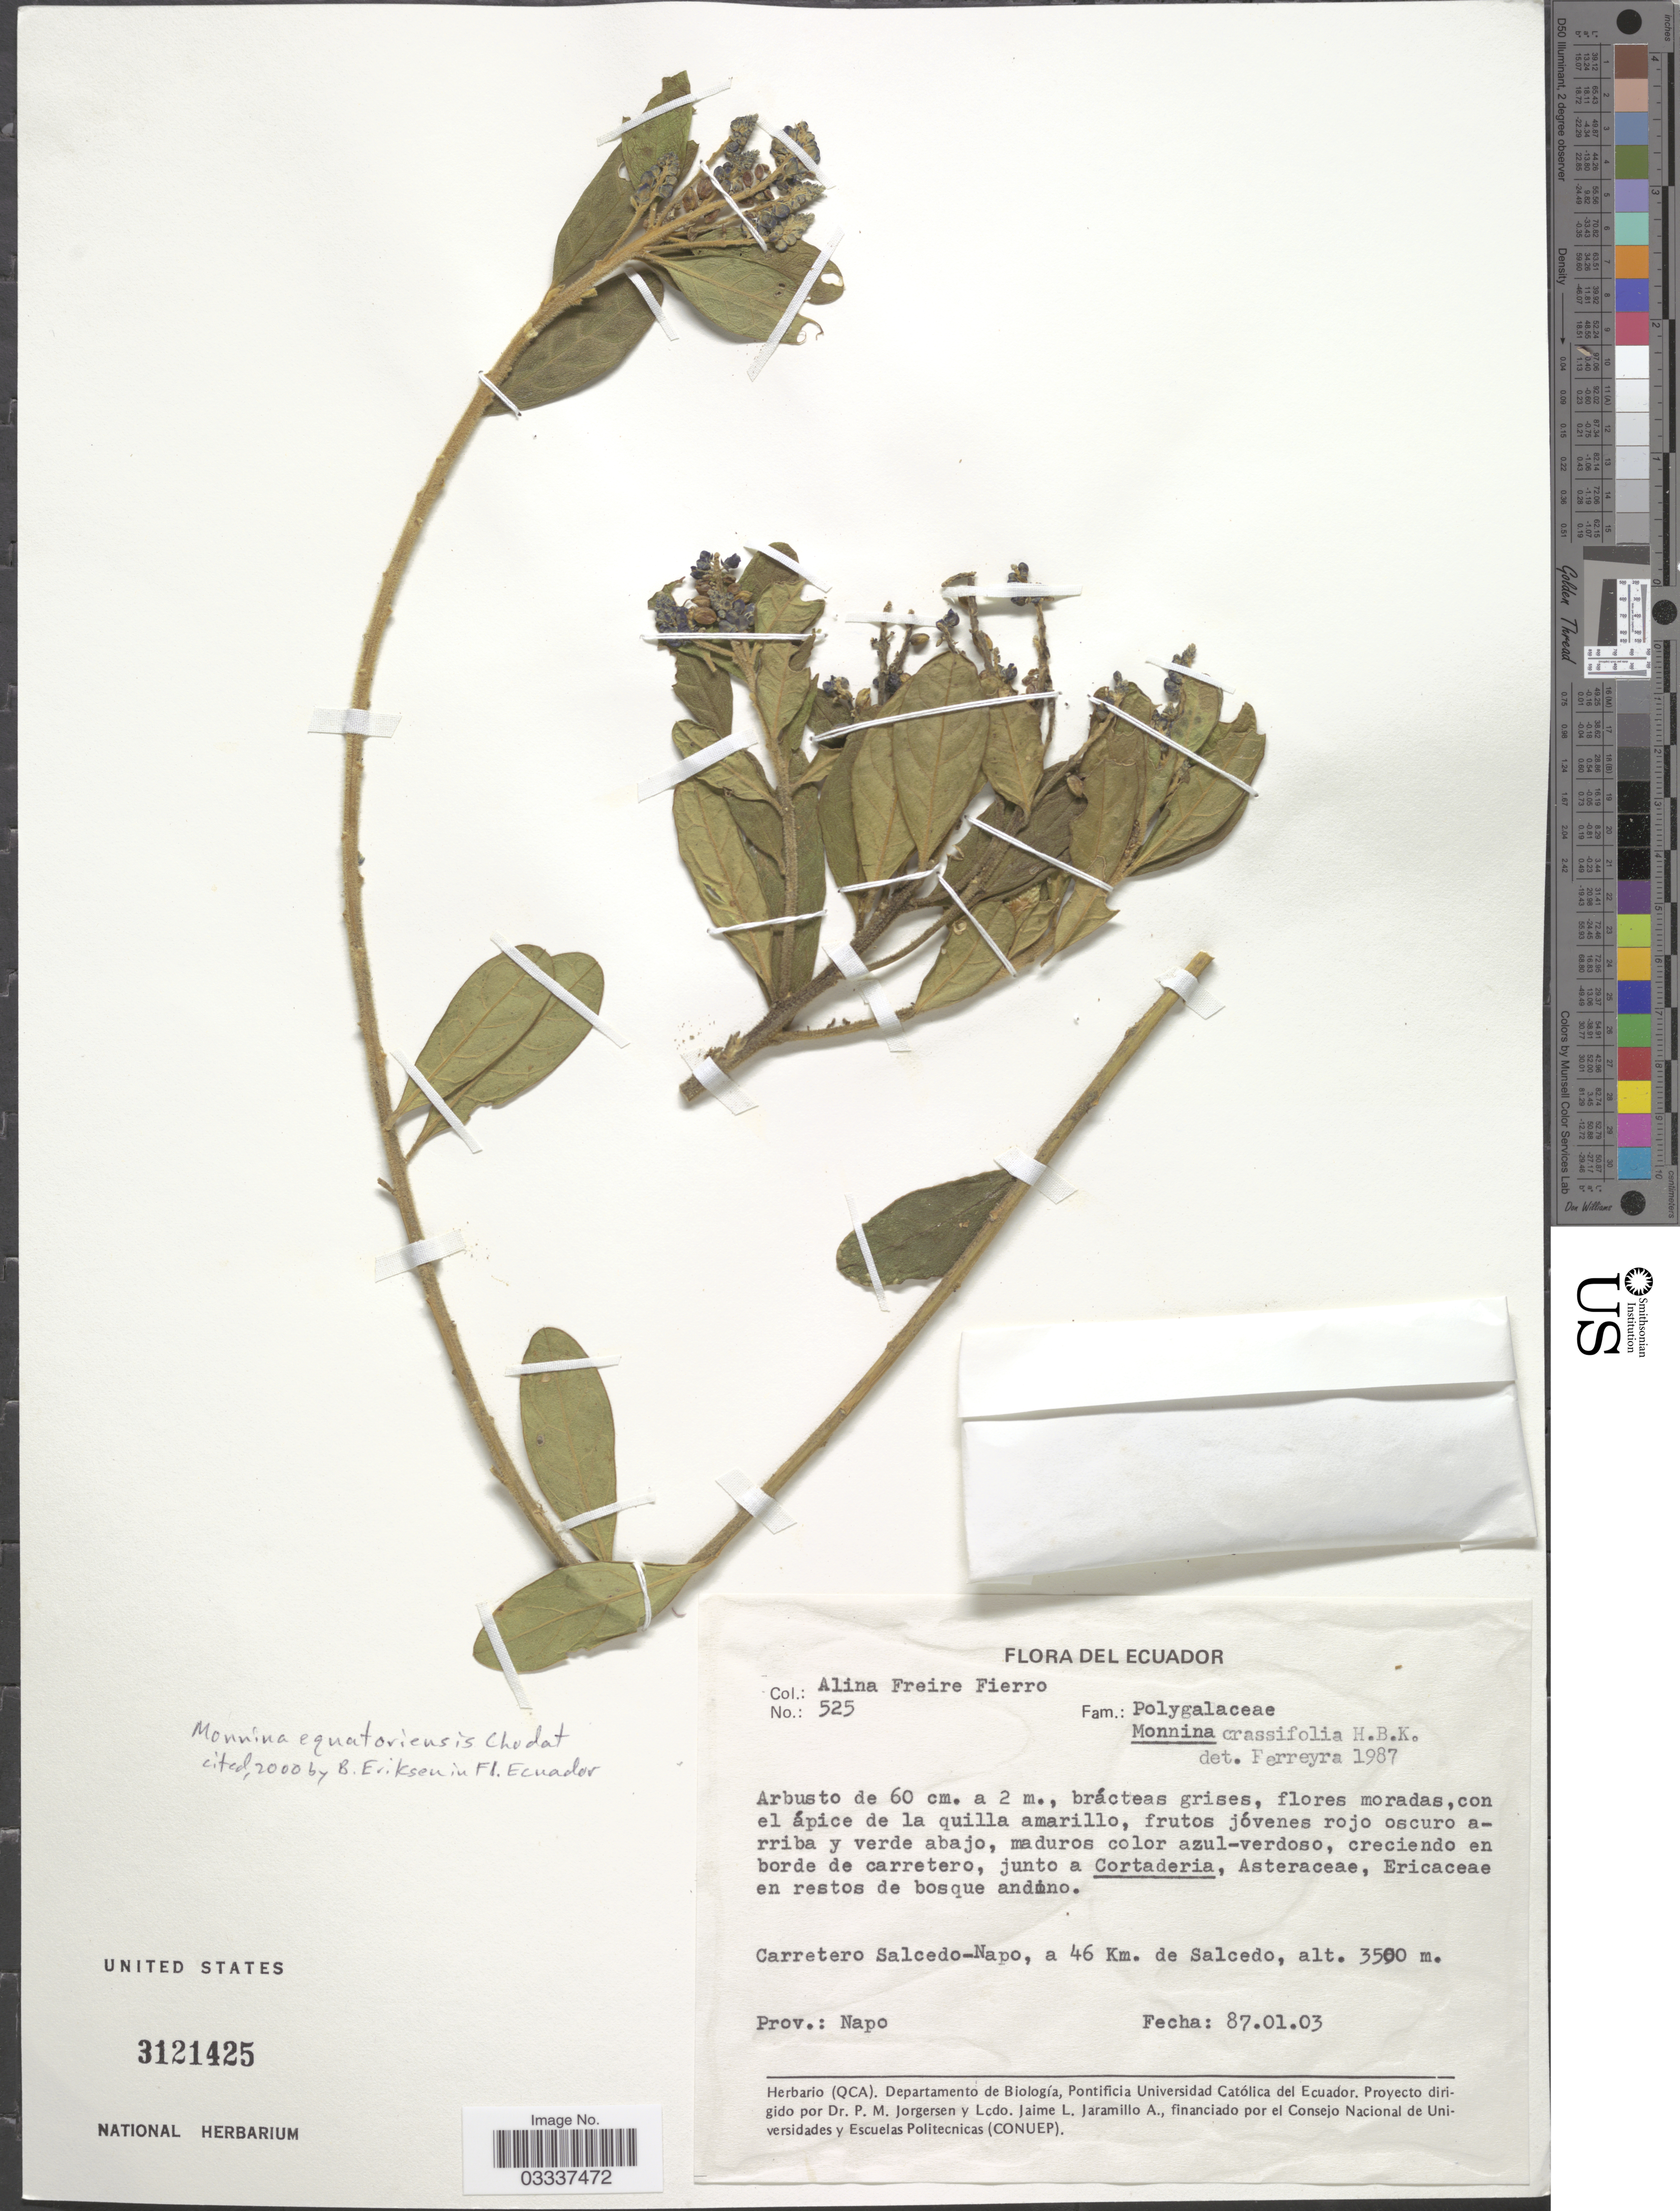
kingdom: Plantae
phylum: Tracheophyta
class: Magnoliopsida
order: Fabales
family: Polygalaceae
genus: Monnina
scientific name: Monnina equatoriensis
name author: Chodat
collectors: A. Freire-Fierro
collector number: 525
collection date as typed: Transcribed d/m/y: 3/1/87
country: Ecuador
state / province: Napo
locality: Carretero Salcedo-Napo, a 46 Km. de Salcedo.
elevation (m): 3500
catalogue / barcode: US 3121425